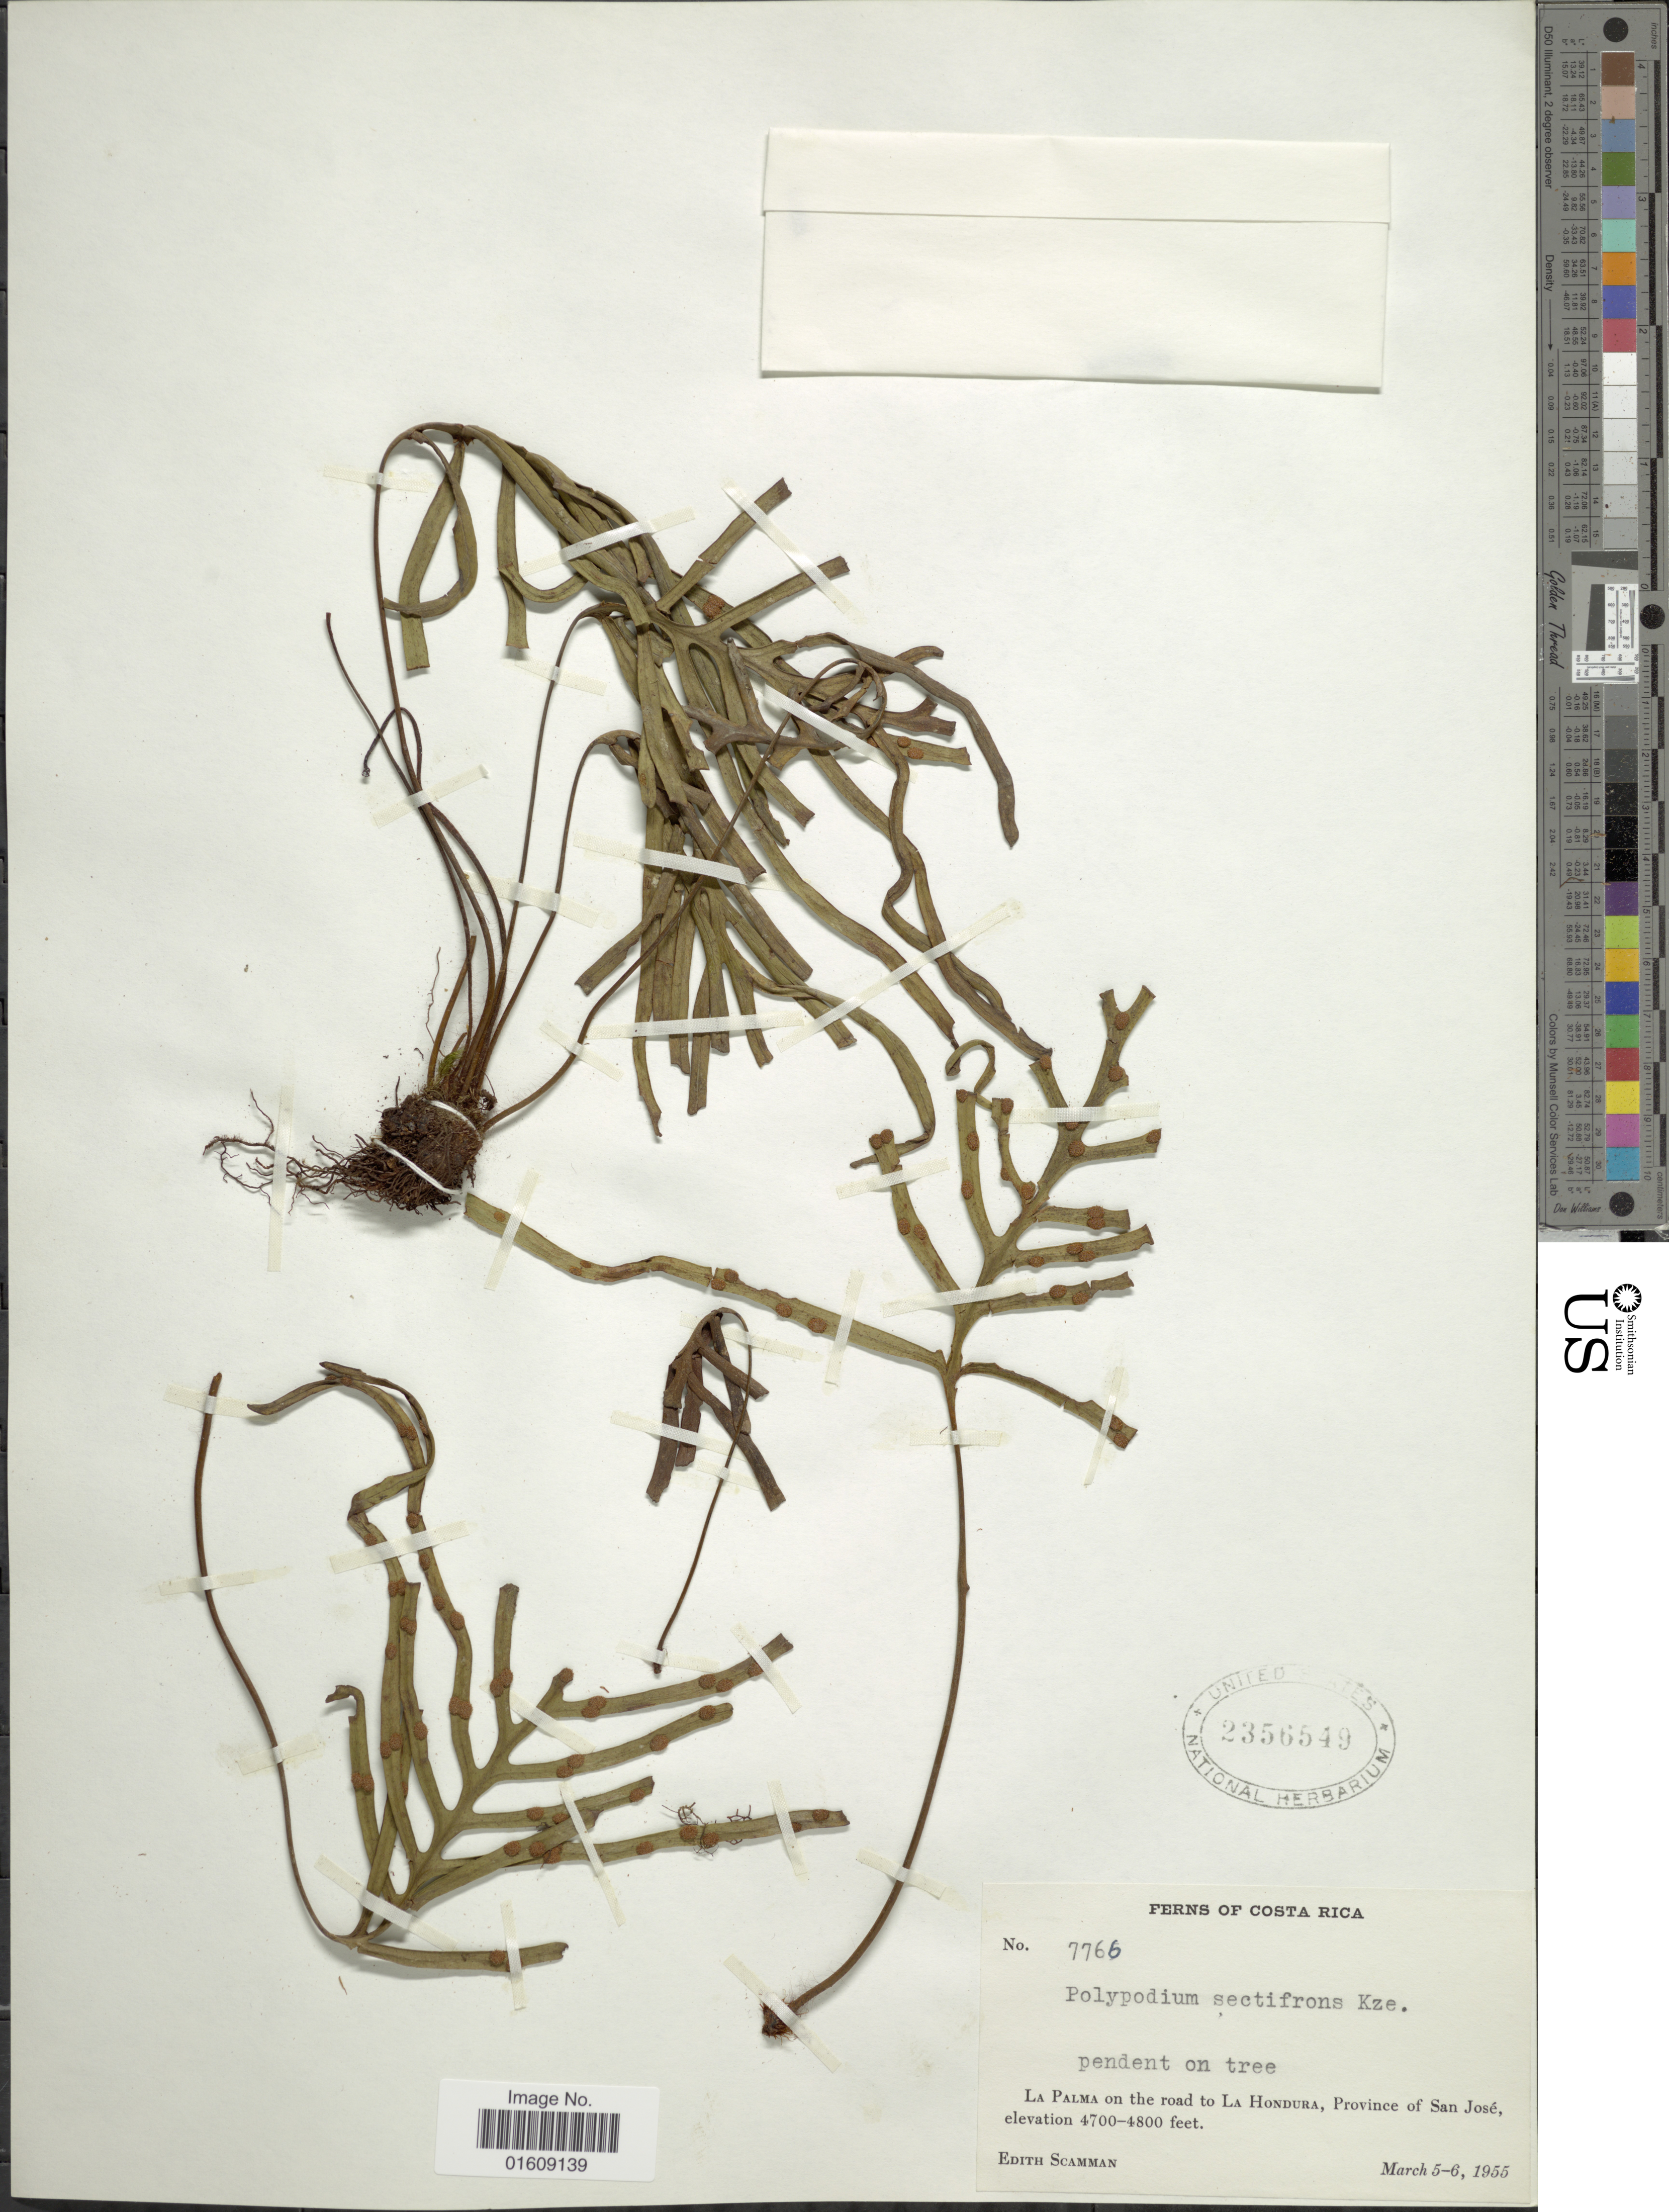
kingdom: Plantae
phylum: Tracheophyta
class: Polypodiopsida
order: Polypodiales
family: Polypodiaceae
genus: Zygophlebia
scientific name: Zygophlebia sectifrons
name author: (Kunze ex Mett.) L.E. Bishop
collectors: E. Scamman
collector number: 7766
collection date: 1955-03-05/1955-03-06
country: Costa Rica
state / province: San José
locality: Costa Rica, La Palma on the road to La Hondura, Province of San José.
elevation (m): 1433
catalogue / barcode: US 2356549